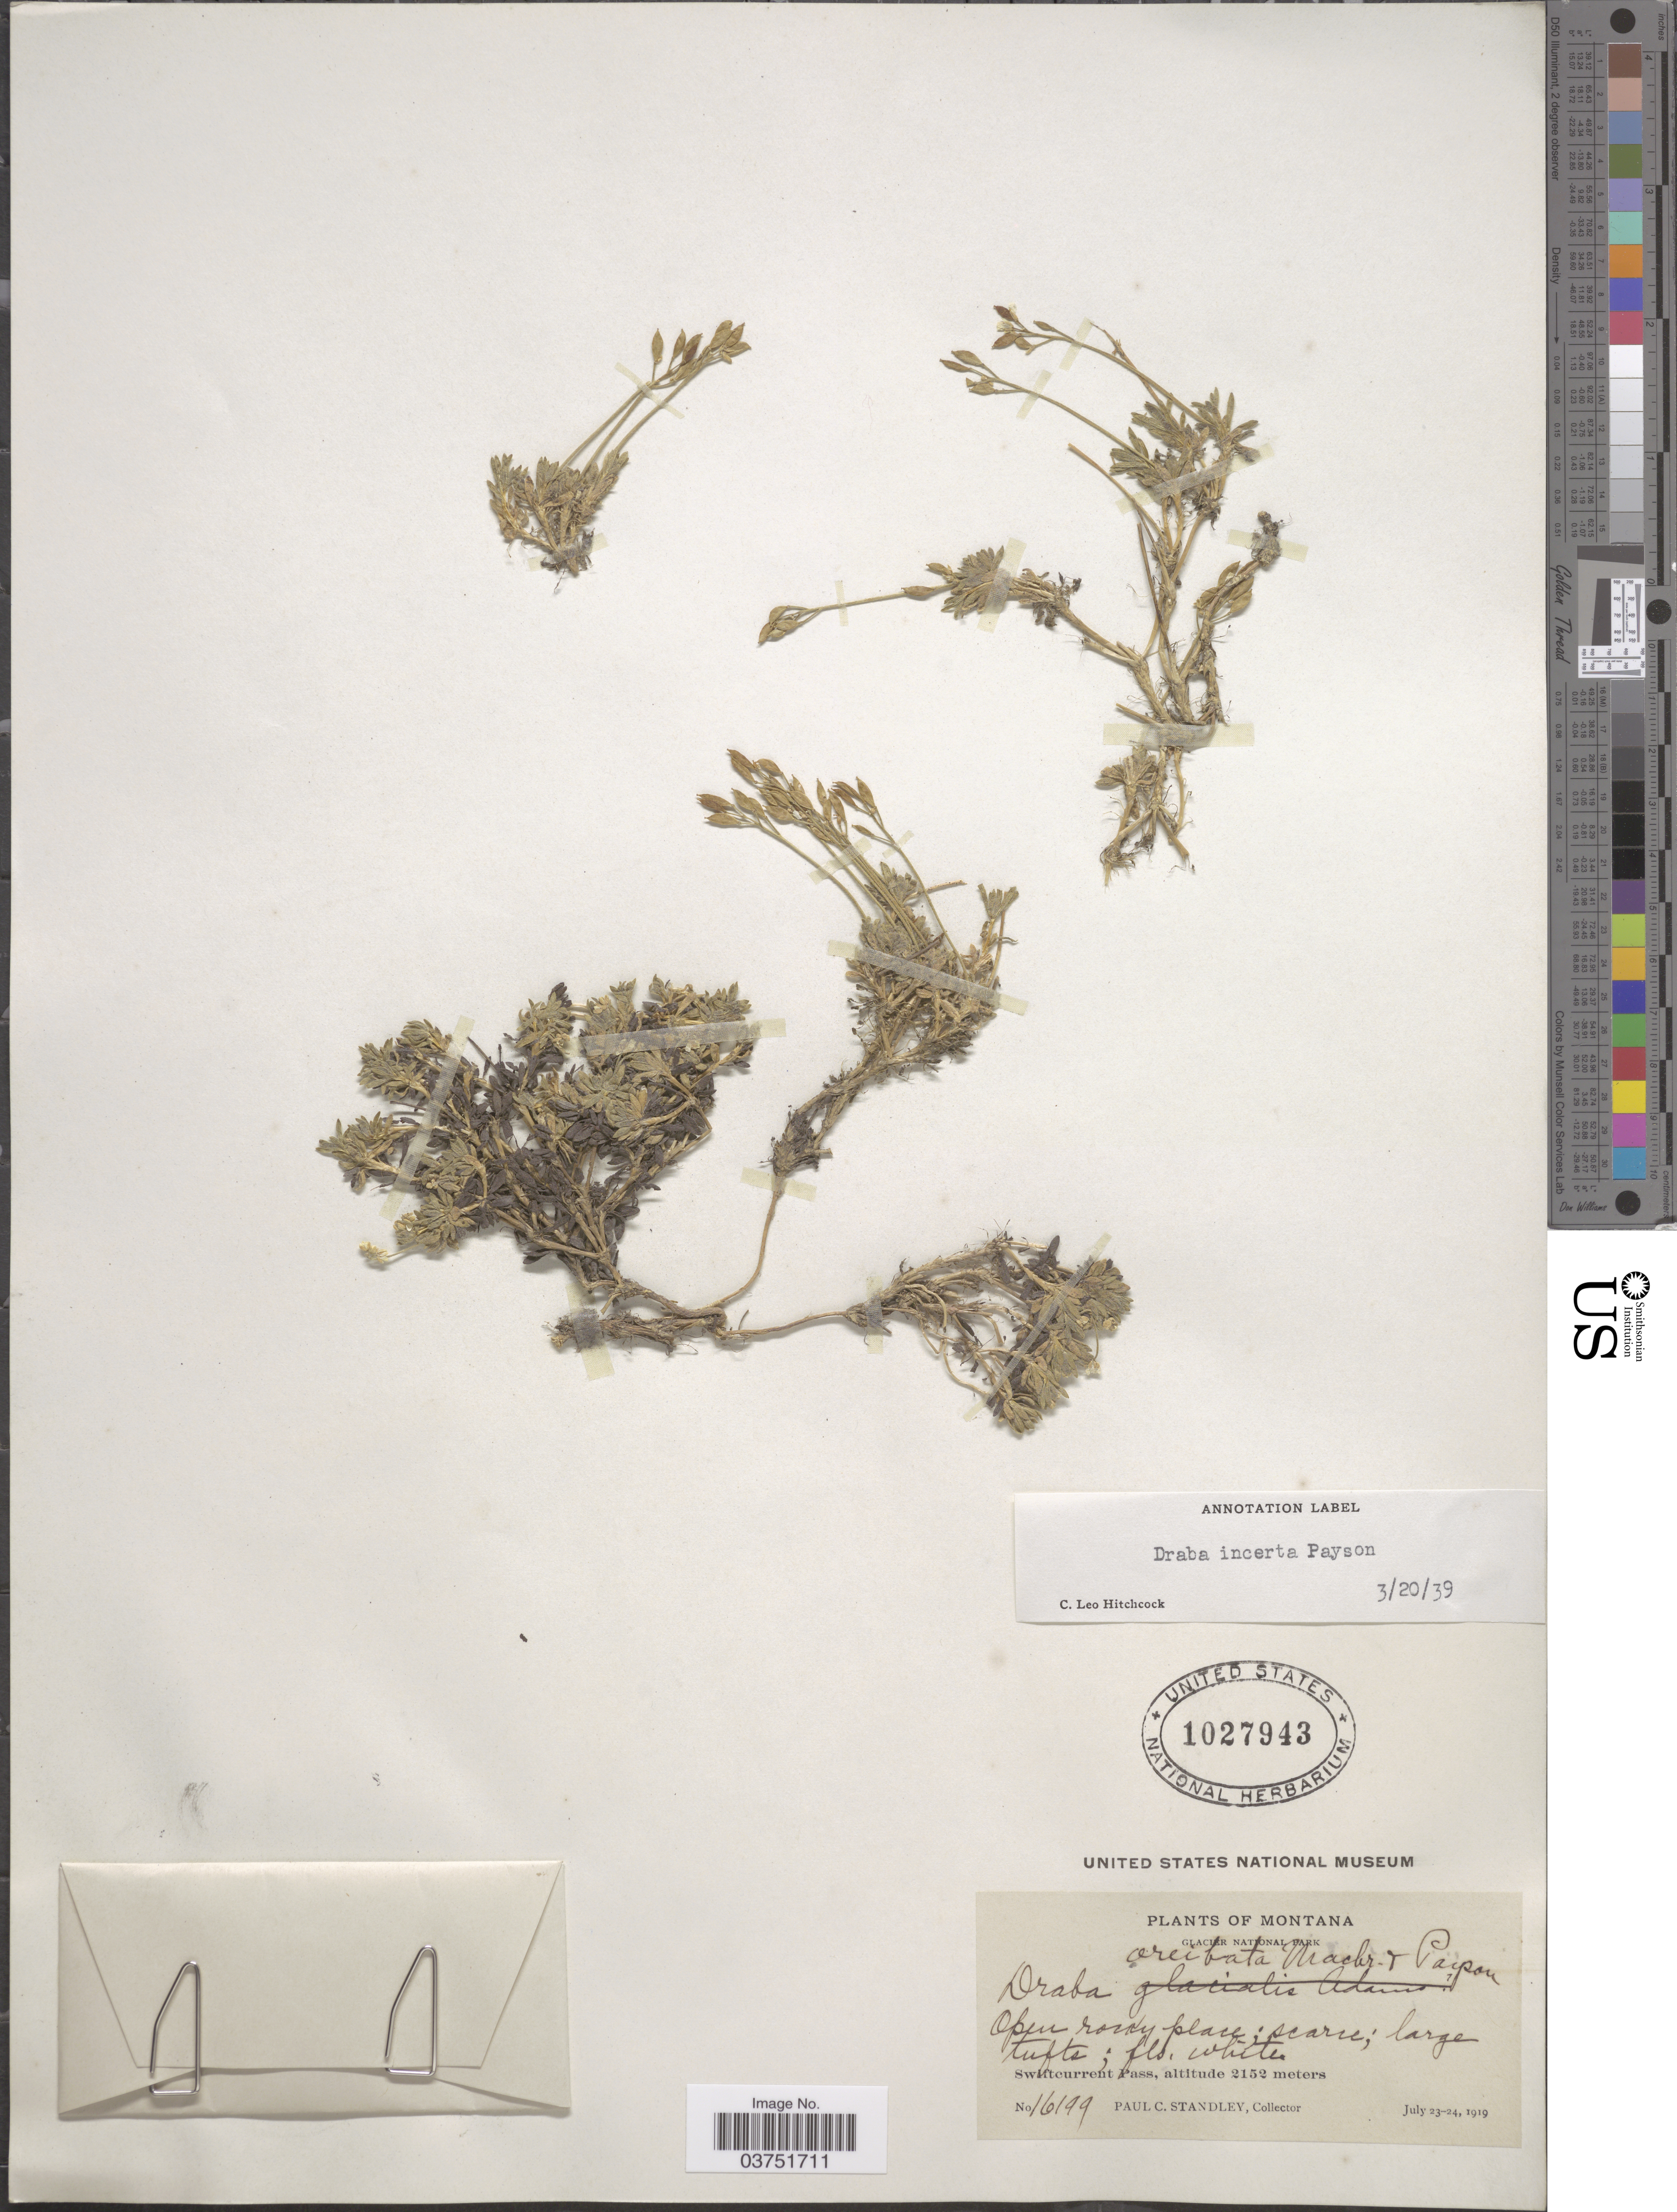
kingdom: Plantae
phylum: Tracheophyta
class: Magnoliopsida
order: Brassicales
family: Brassicaceae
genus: Draba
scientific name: Draba incerta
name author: Payson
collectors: P. C. Standley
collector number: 16199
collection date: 1919-07-23/1919-07-24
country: United States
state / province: Montana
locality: Glacier National Park. Swiftcurrent Pass.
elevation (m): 2152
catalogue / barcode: US 1027943